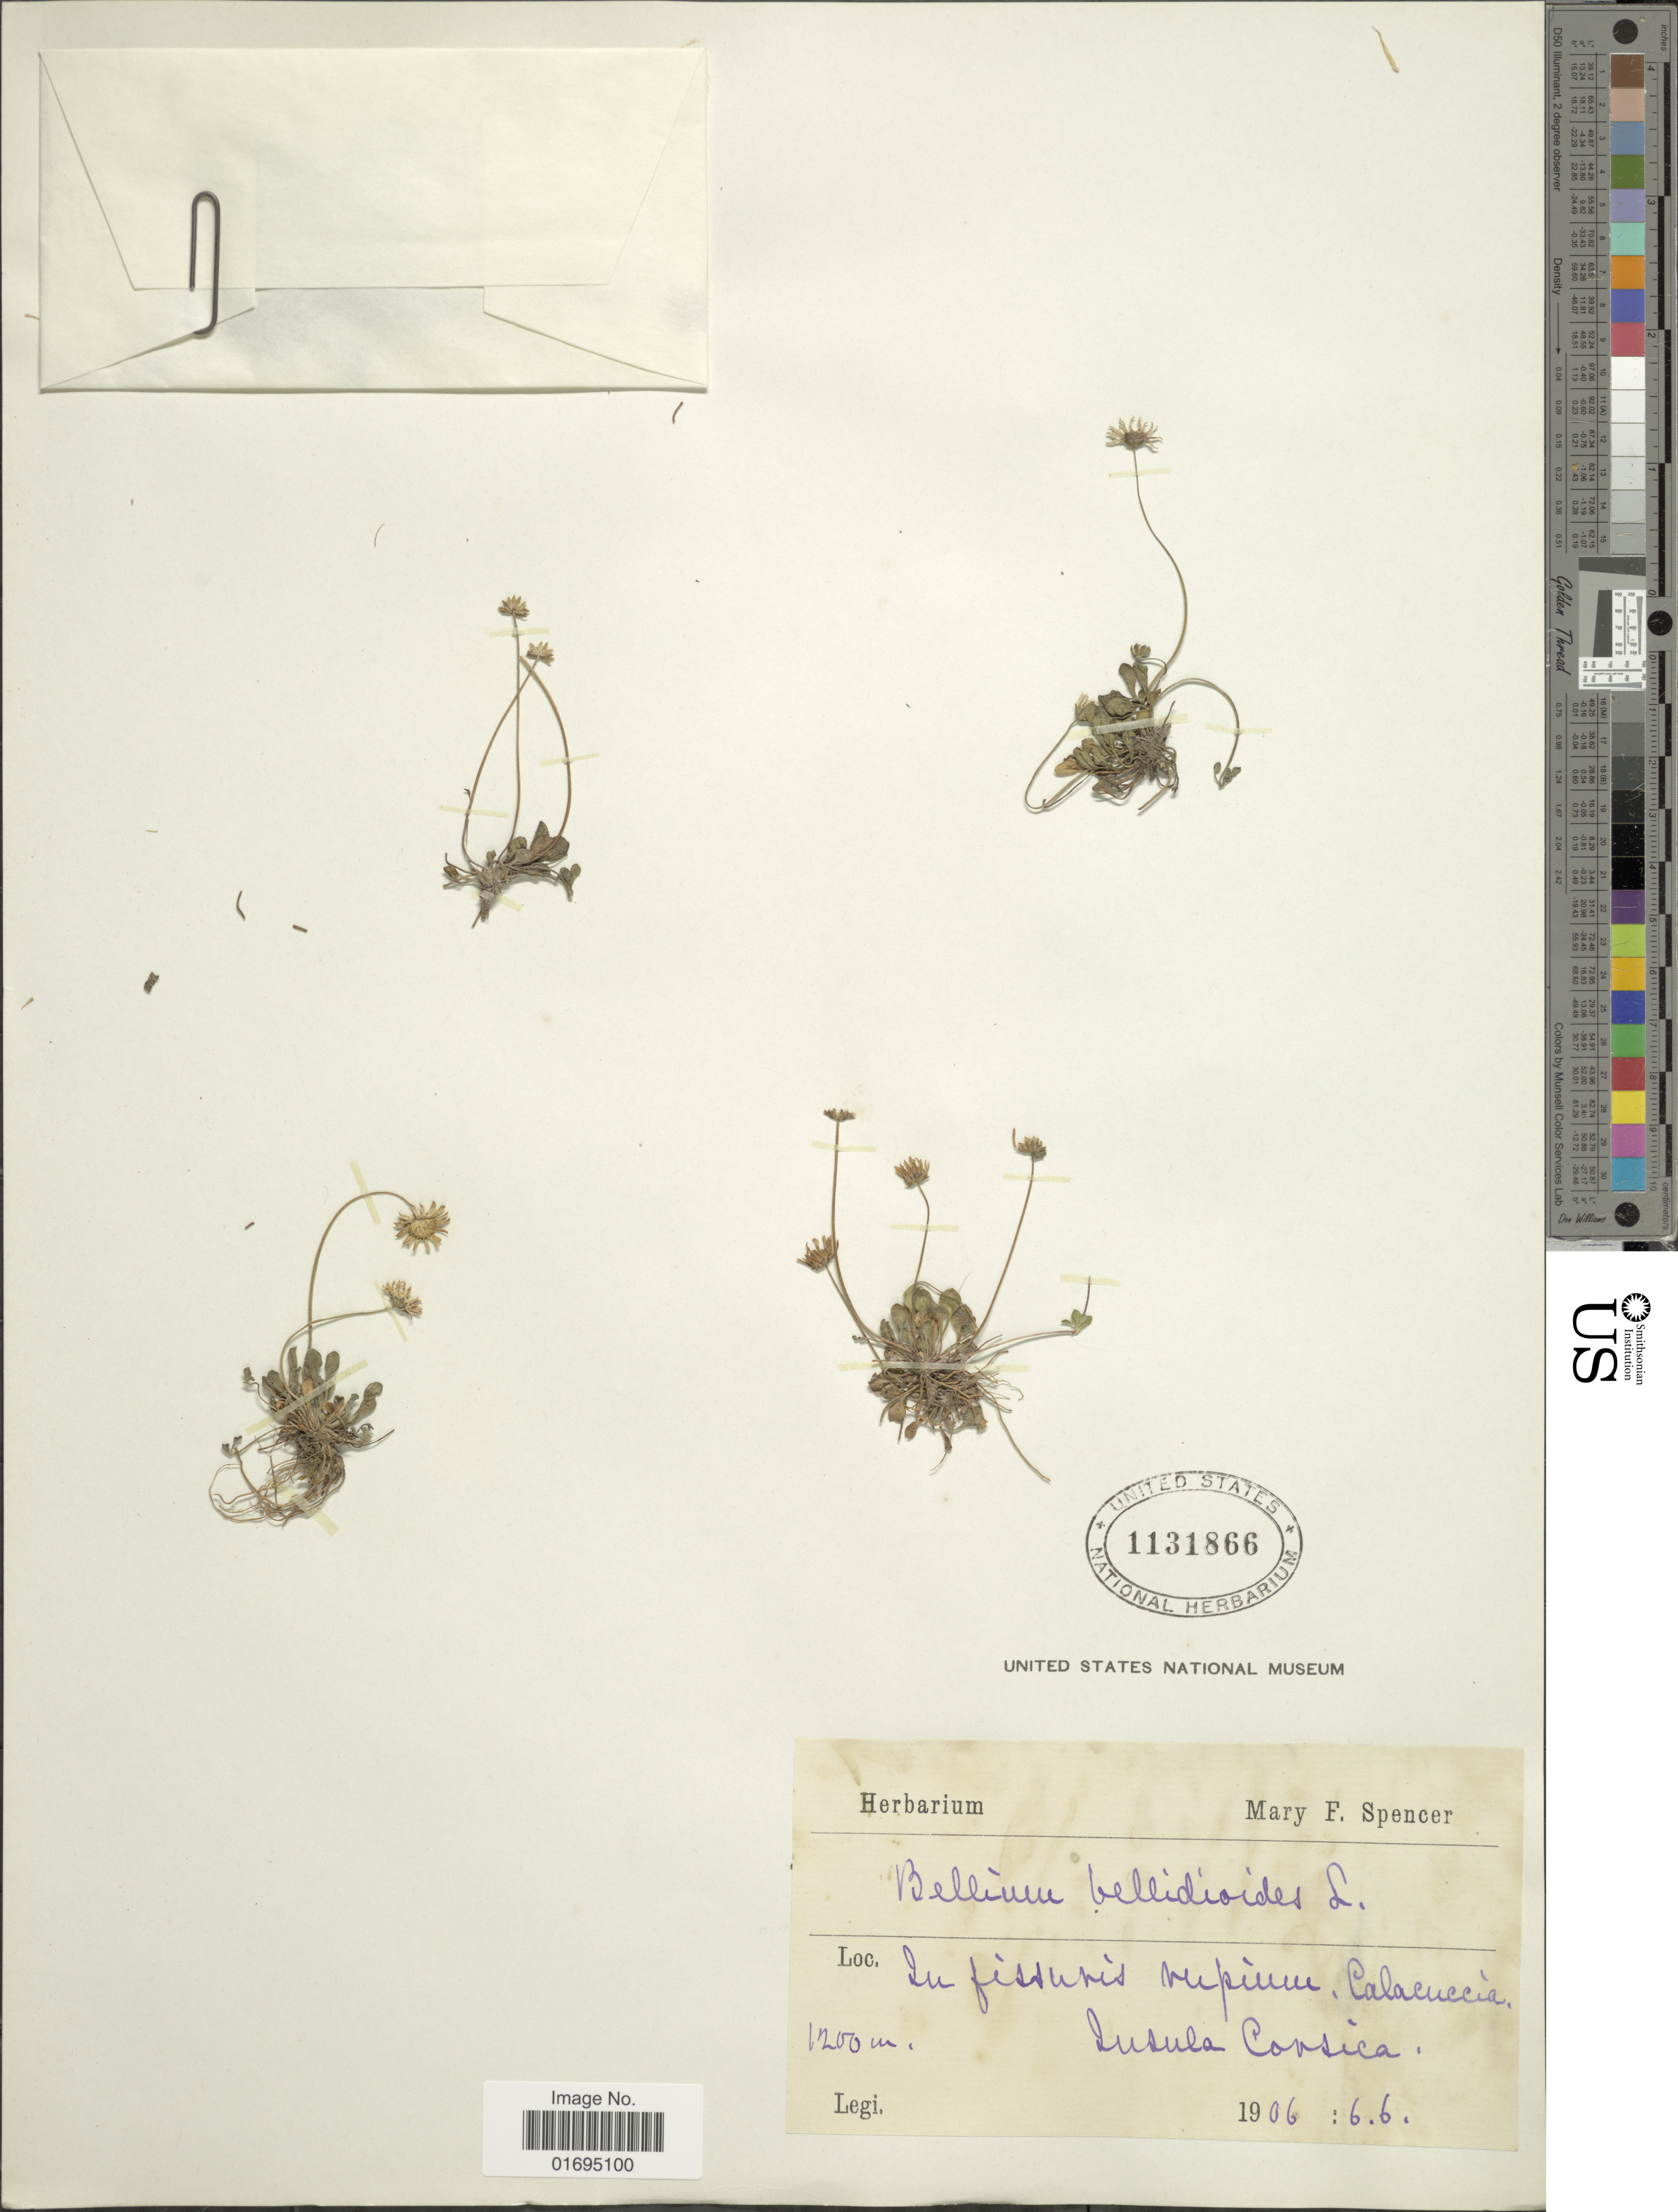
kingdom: Plantae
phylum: Tracheophyta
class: Magnoliopsida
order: Asterales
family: Asteraceae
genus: Bellium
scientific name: Bellium bellidioides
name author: L.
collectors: M. Spencer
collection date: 1906-06-06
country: France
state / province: Corsica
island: Corse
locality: Lu fissuris rupiew, Calacuccia, Lusula Corsica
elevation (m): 1200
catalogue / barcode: US 1131866